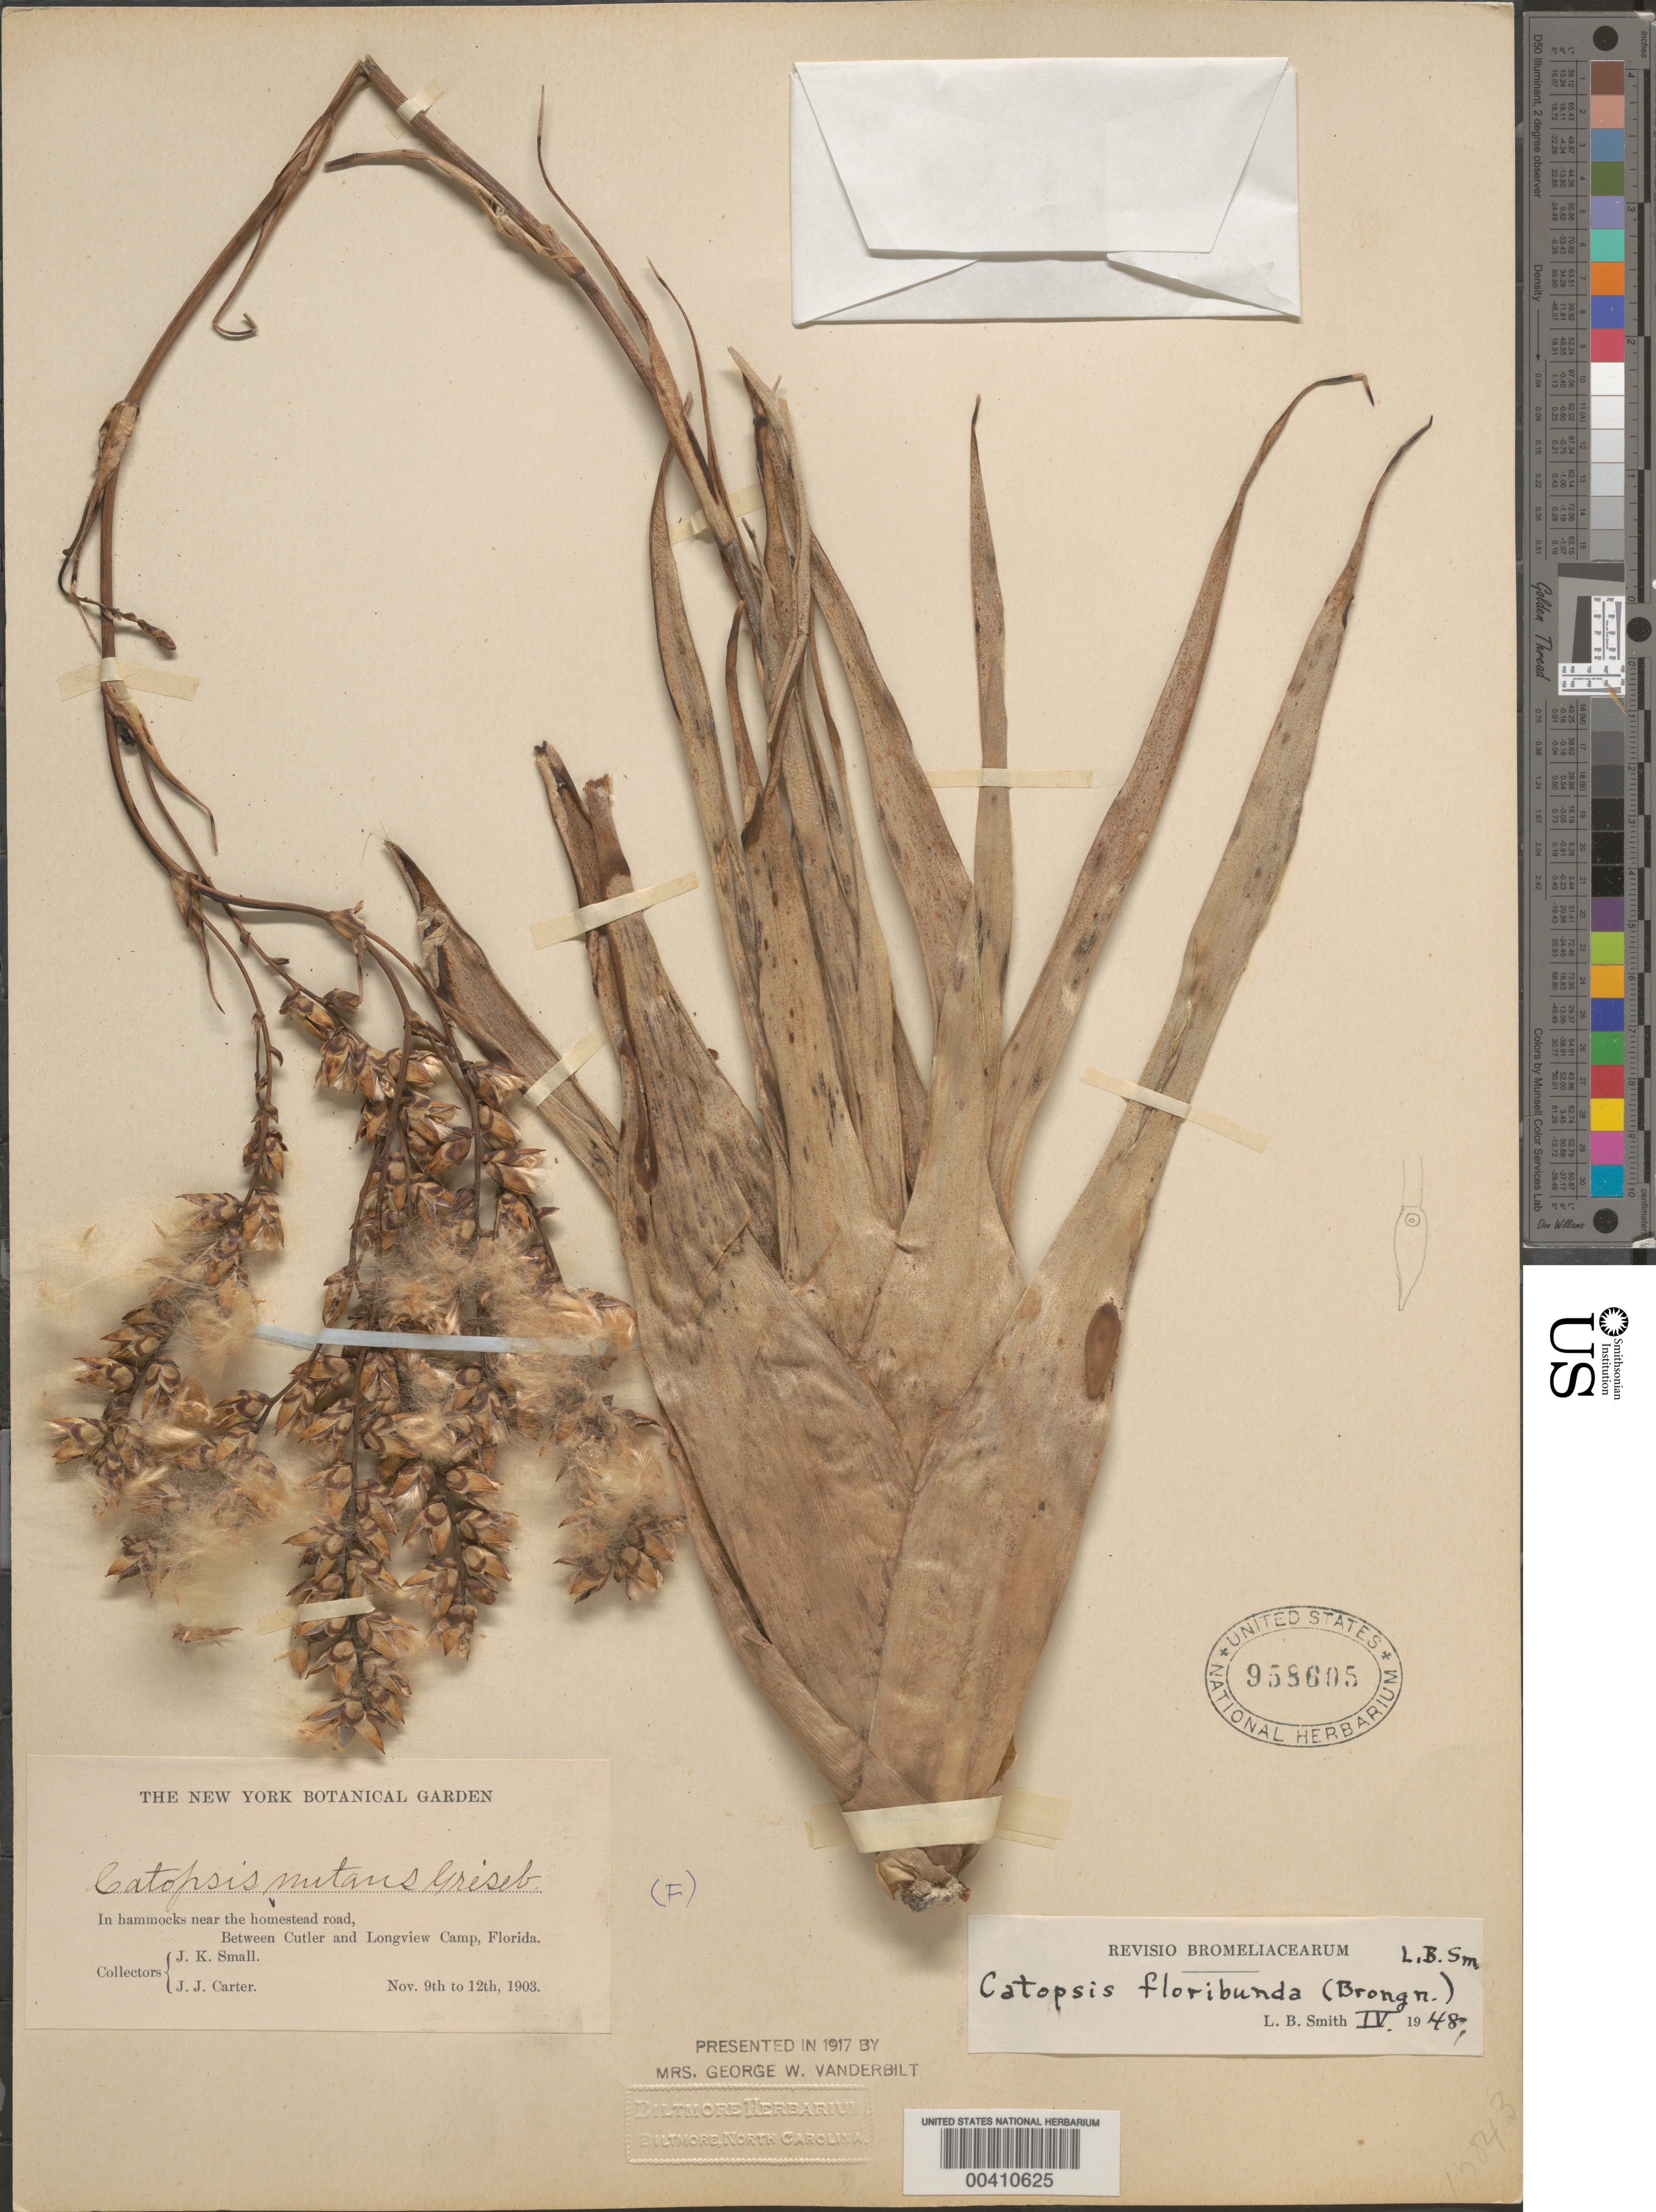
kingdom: Plantae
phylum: Tracheophyta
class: Liliopsida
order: Poales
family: Bromeliaceae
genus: Catopsis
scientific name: Catopsis floribunda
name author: L.B. Sm.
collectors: J. K. Small & J. J. Carter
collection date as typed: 09 Nov 1903 to 12 Nov 1903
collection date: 1903-11-09/1903-11-12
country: United States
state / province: Florida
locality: In hammocks near the homestead run, between cutler and longview camp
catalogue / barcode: US 958605